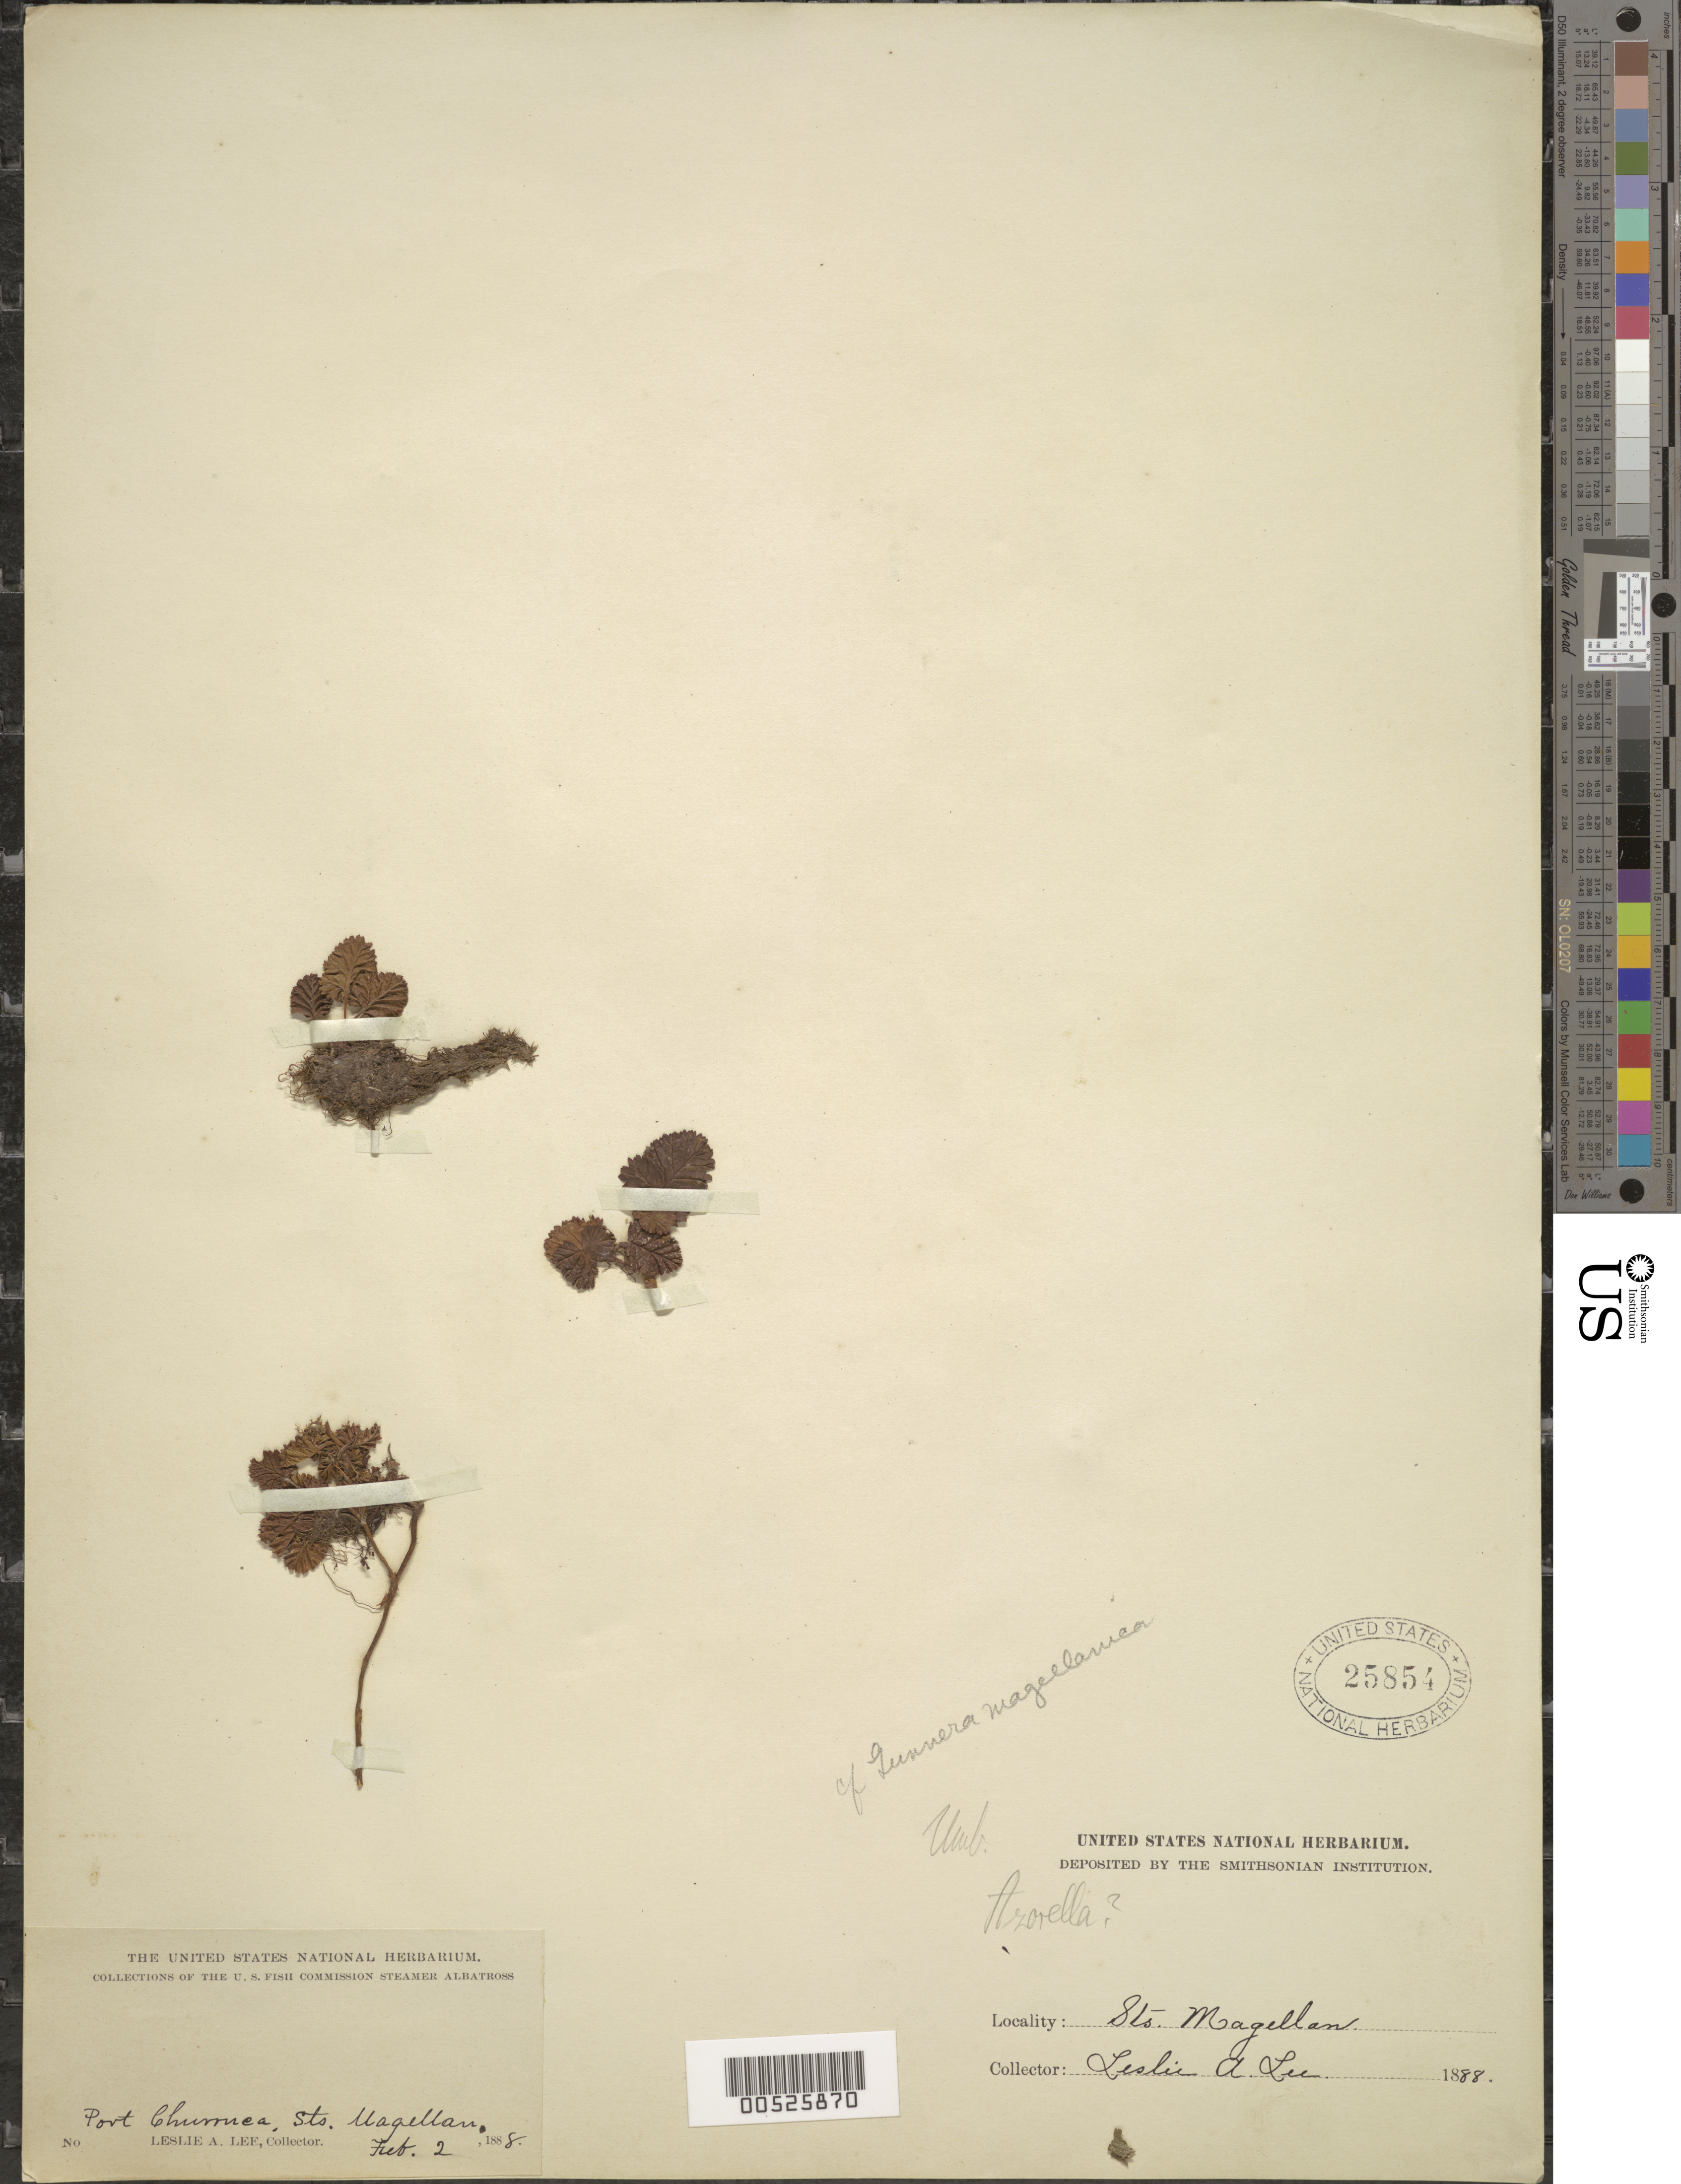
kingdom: Plantae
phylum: Tracheophyta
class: Magnoliopsida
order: Gunnerales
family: Gunneraceae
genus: Gunnera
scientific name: Gunnera magellanica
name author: Lam.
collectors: L. Lee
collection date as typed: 02 Feb 1888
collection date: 1888-02-02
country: Chile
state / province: Magallanes y de la Antártica Chilena (XII)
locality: Port Churruea (?), Straits of Magellan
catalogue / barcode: US 25854